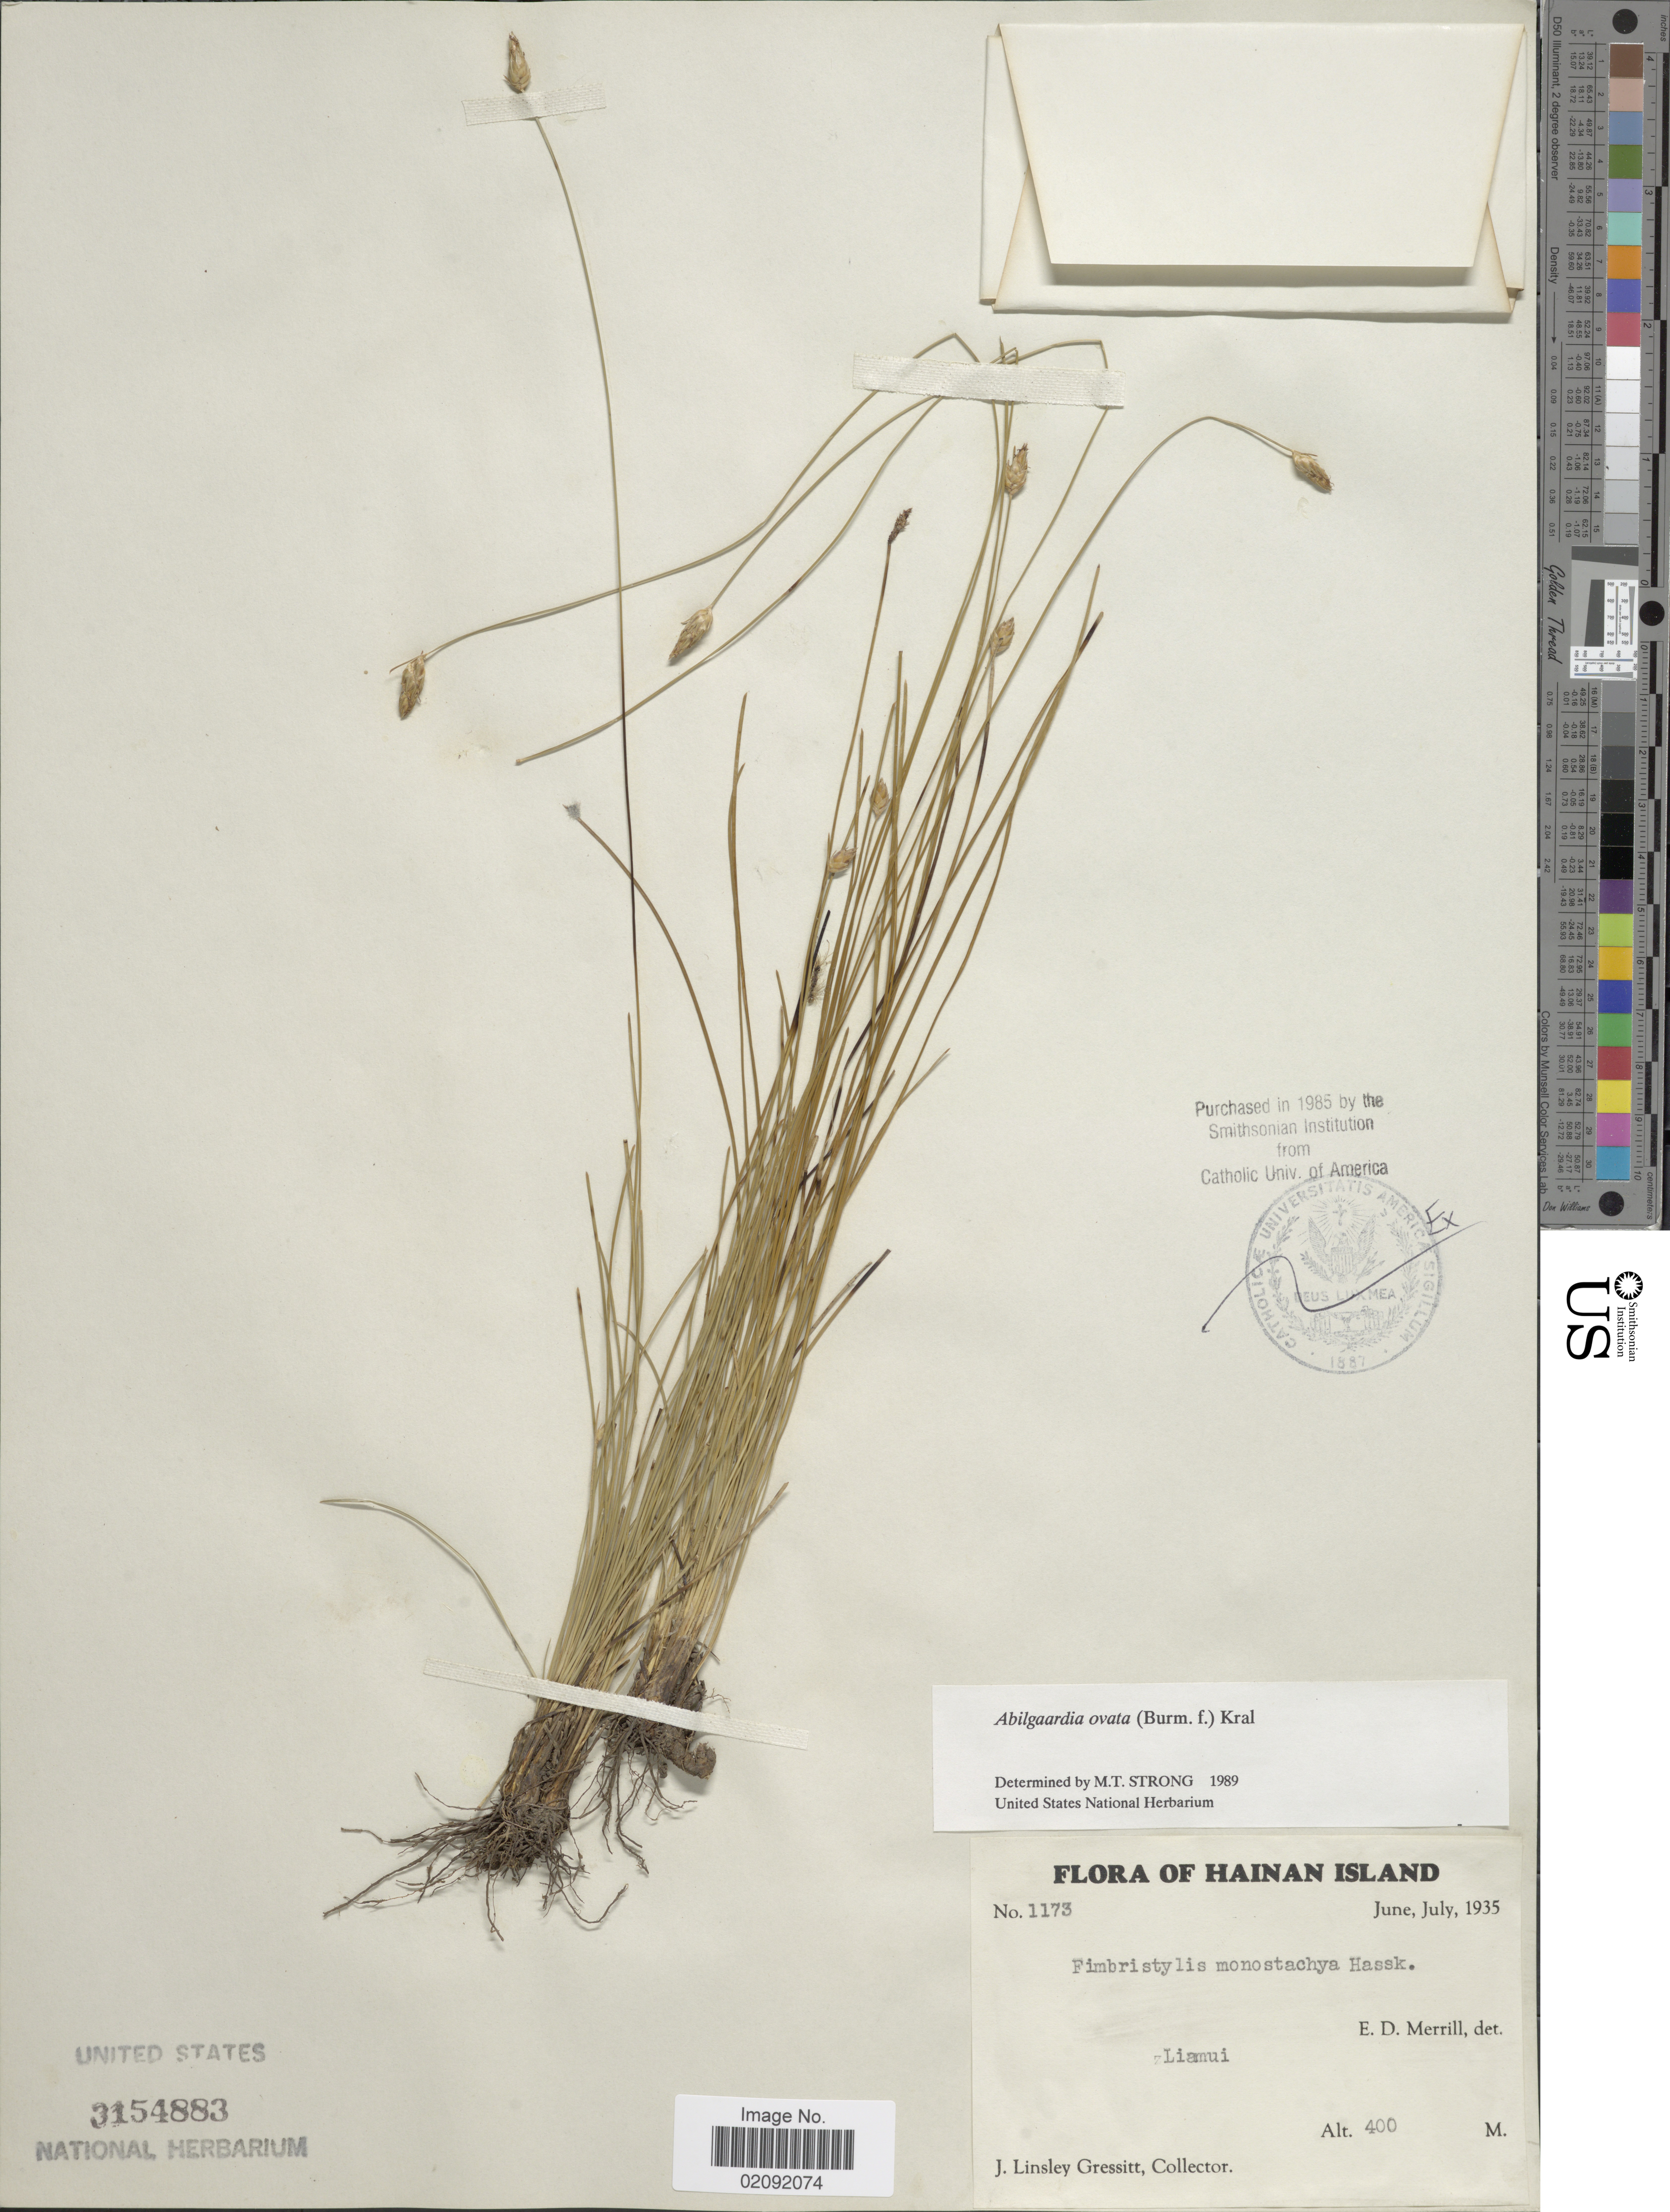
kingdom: Plantae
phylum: Tracheophyta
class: Liliopsida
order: Poales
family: Cyperaceae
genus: Abildgaardia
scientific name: Abildgaardia ovata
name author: (Burm. f.) Kral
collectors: J. Gressitt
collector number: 1173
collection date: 1935-06/1935-07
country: China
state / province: Hainan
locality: Hainan Island, Liamui.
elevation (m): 400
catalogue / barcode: US 3154883